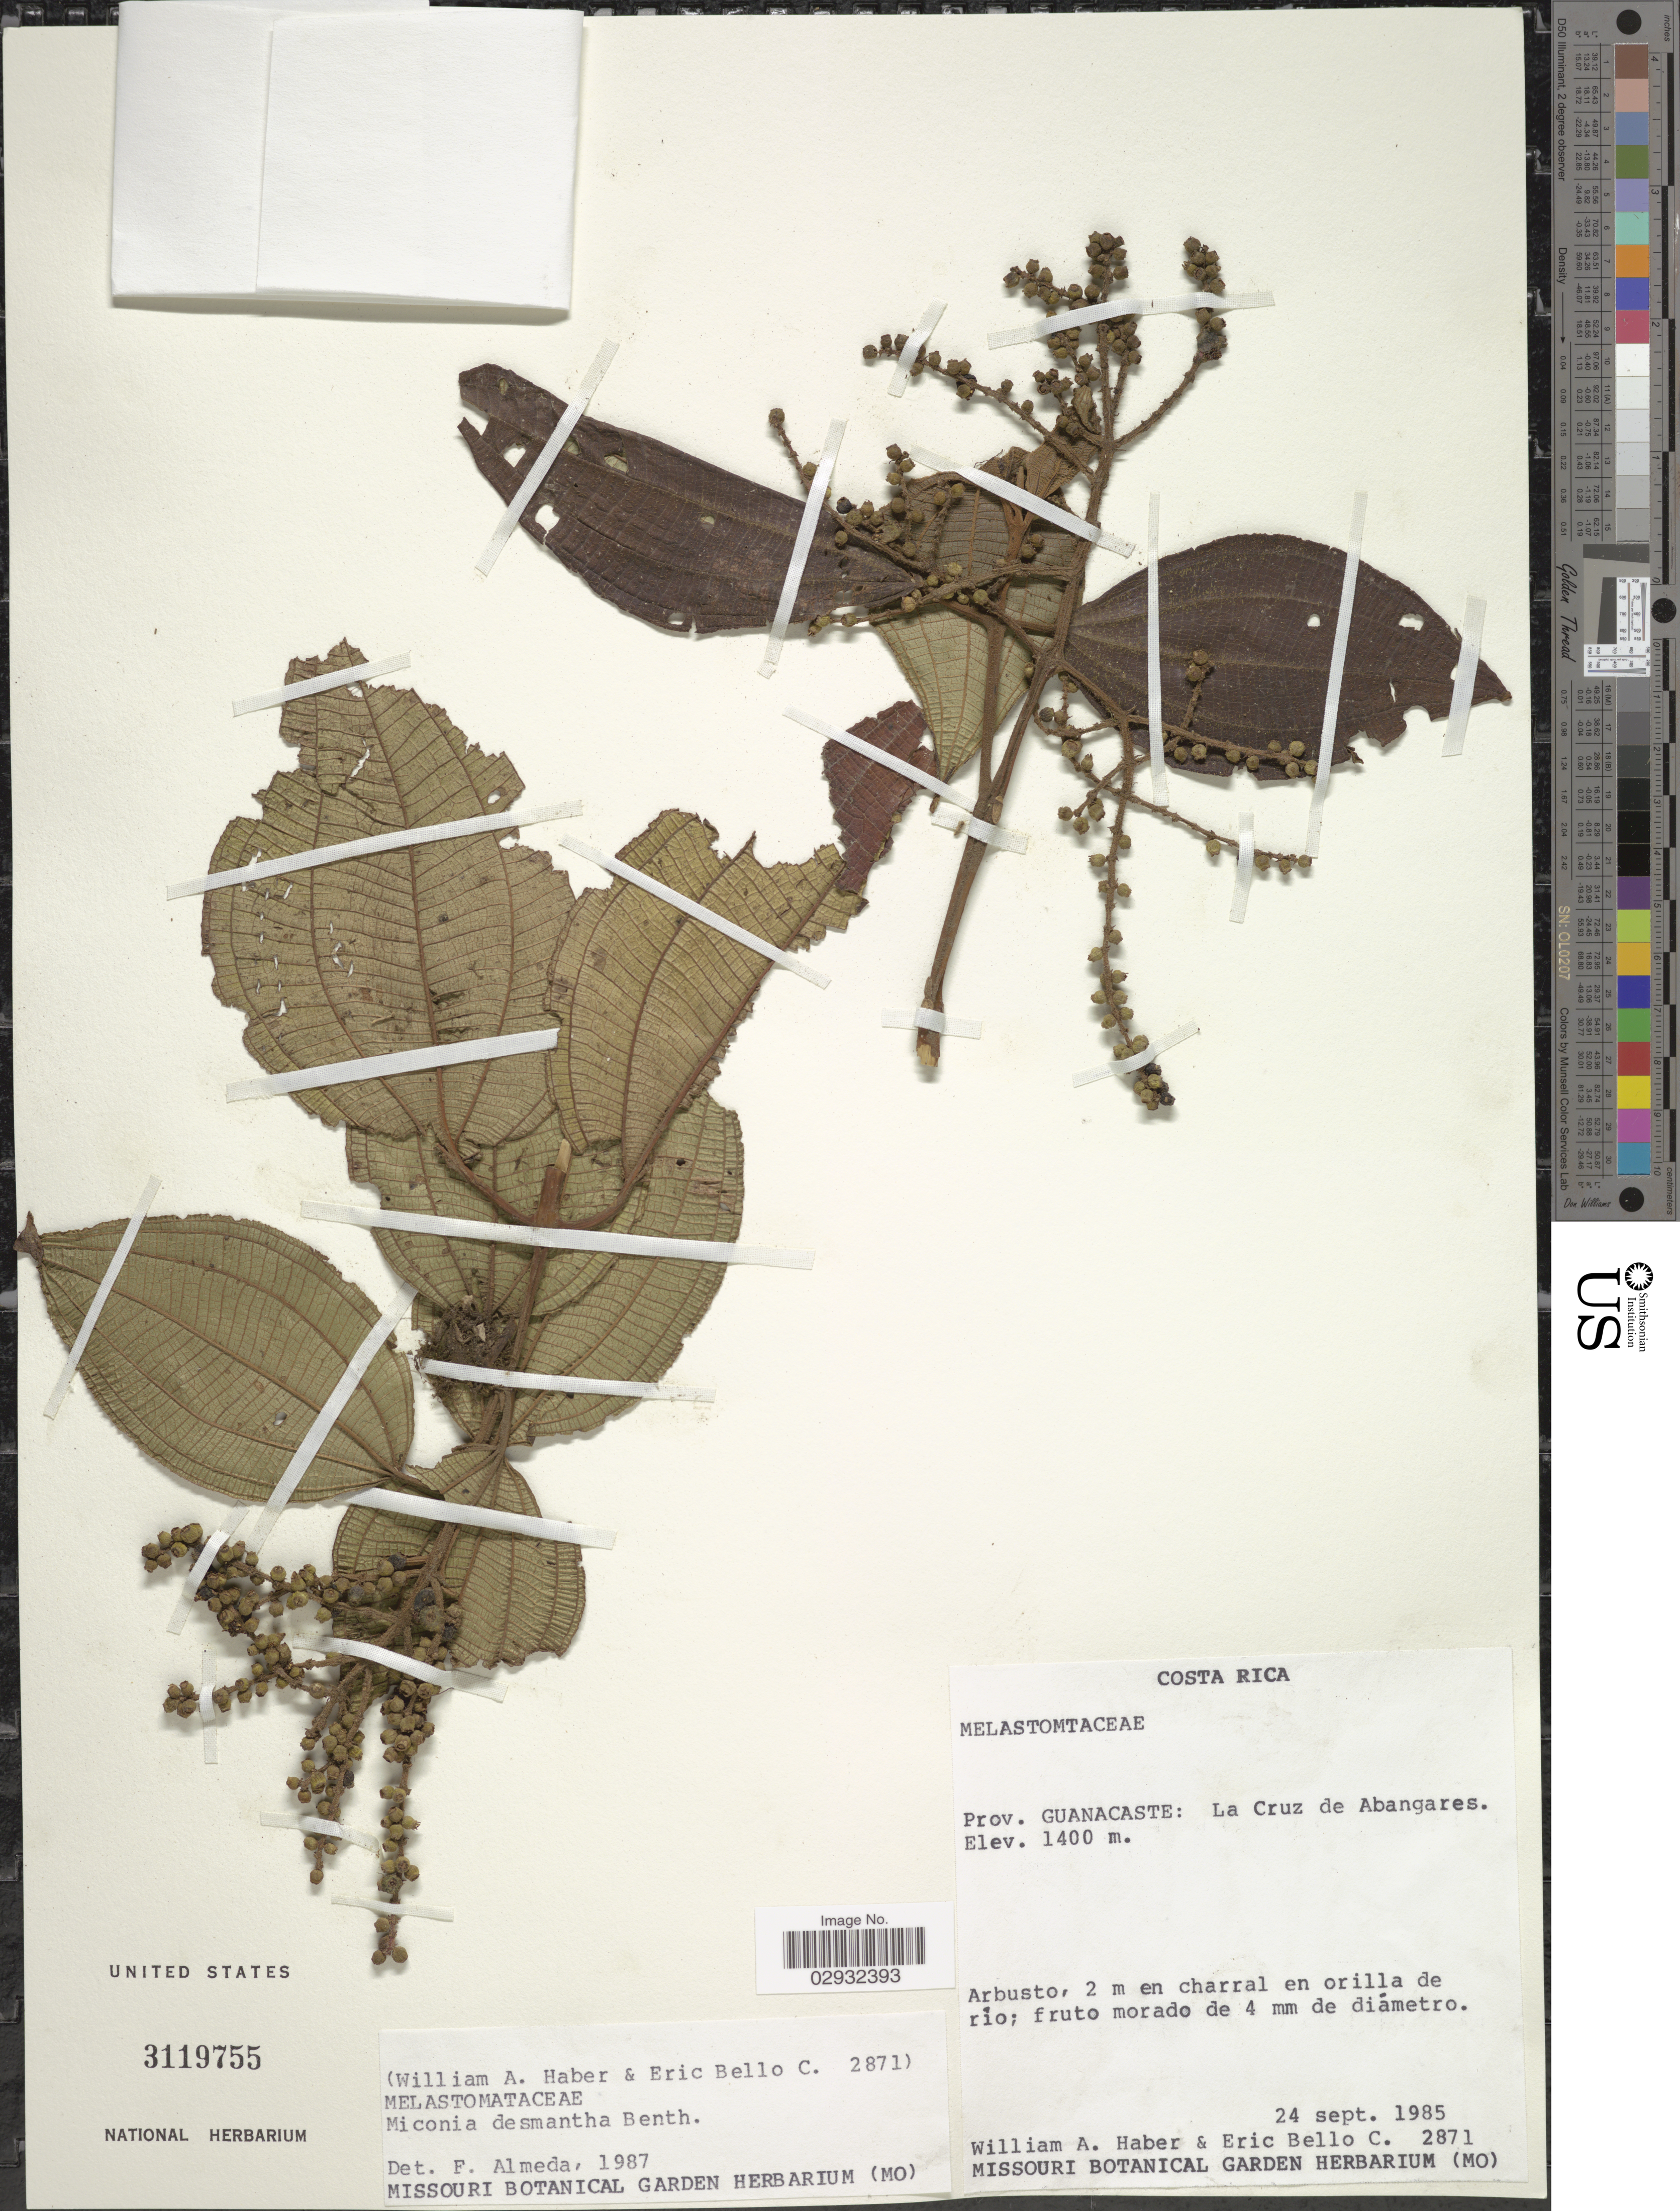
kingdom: Plantae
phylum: Tracheophyta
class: Magnoliopsida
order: Myrtales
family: Melastomataceae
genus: Miconia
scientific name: Miconia desmantha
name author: Benth.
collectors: W. A. Haber & E. Bello C.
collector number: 2871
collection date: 1985-09-24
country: Costa Rica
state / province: Guanacaste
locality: La Cruz de Abangares.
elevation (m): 1400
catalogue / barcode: US 3119755